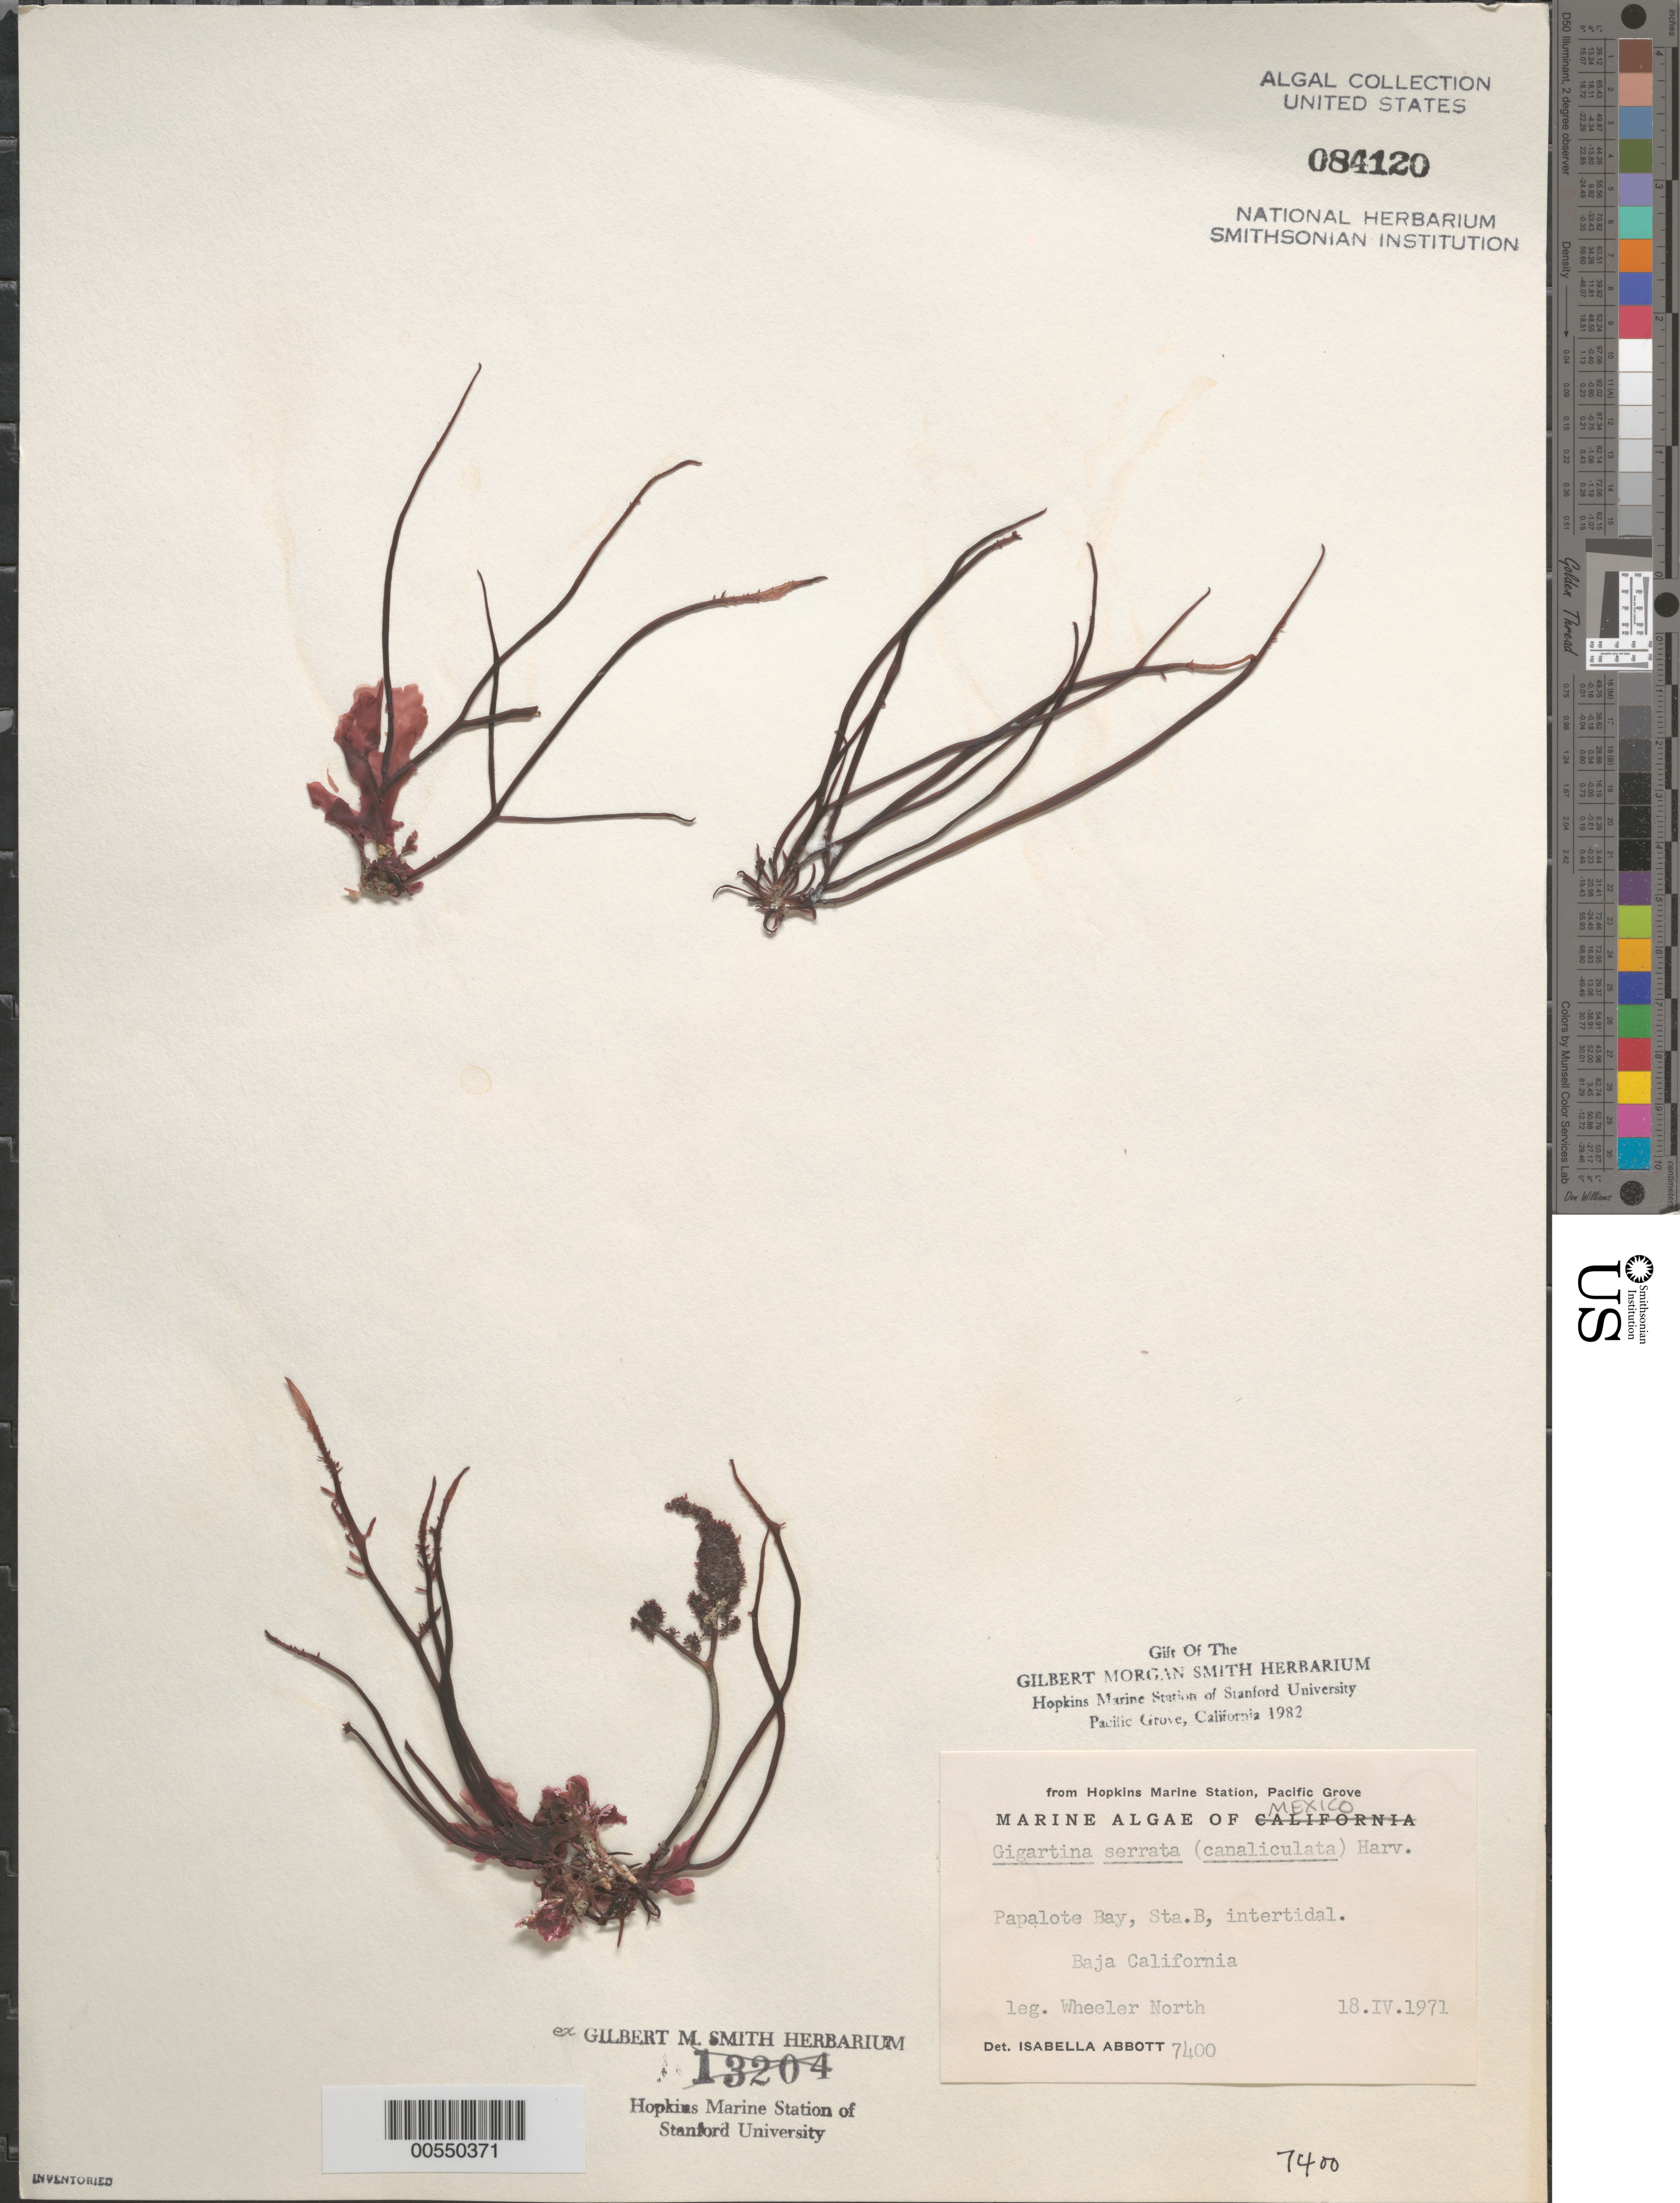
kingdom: Plantae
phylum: Rhodophyta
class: Florideophyceae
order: Gigartinales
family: Gigartinaceae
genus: Chondracanthus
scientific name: Chondracanthus serratus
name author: (N.L. Gardner) J.R. Hughey & Hommersand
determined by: Algae name updating Project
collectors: W. North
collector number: IAA 7400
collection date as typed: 18 Apr 1971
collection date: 1971-04-18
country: Mexico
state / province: Baja California Norte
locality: Papolote Bay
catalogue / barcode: US 84120